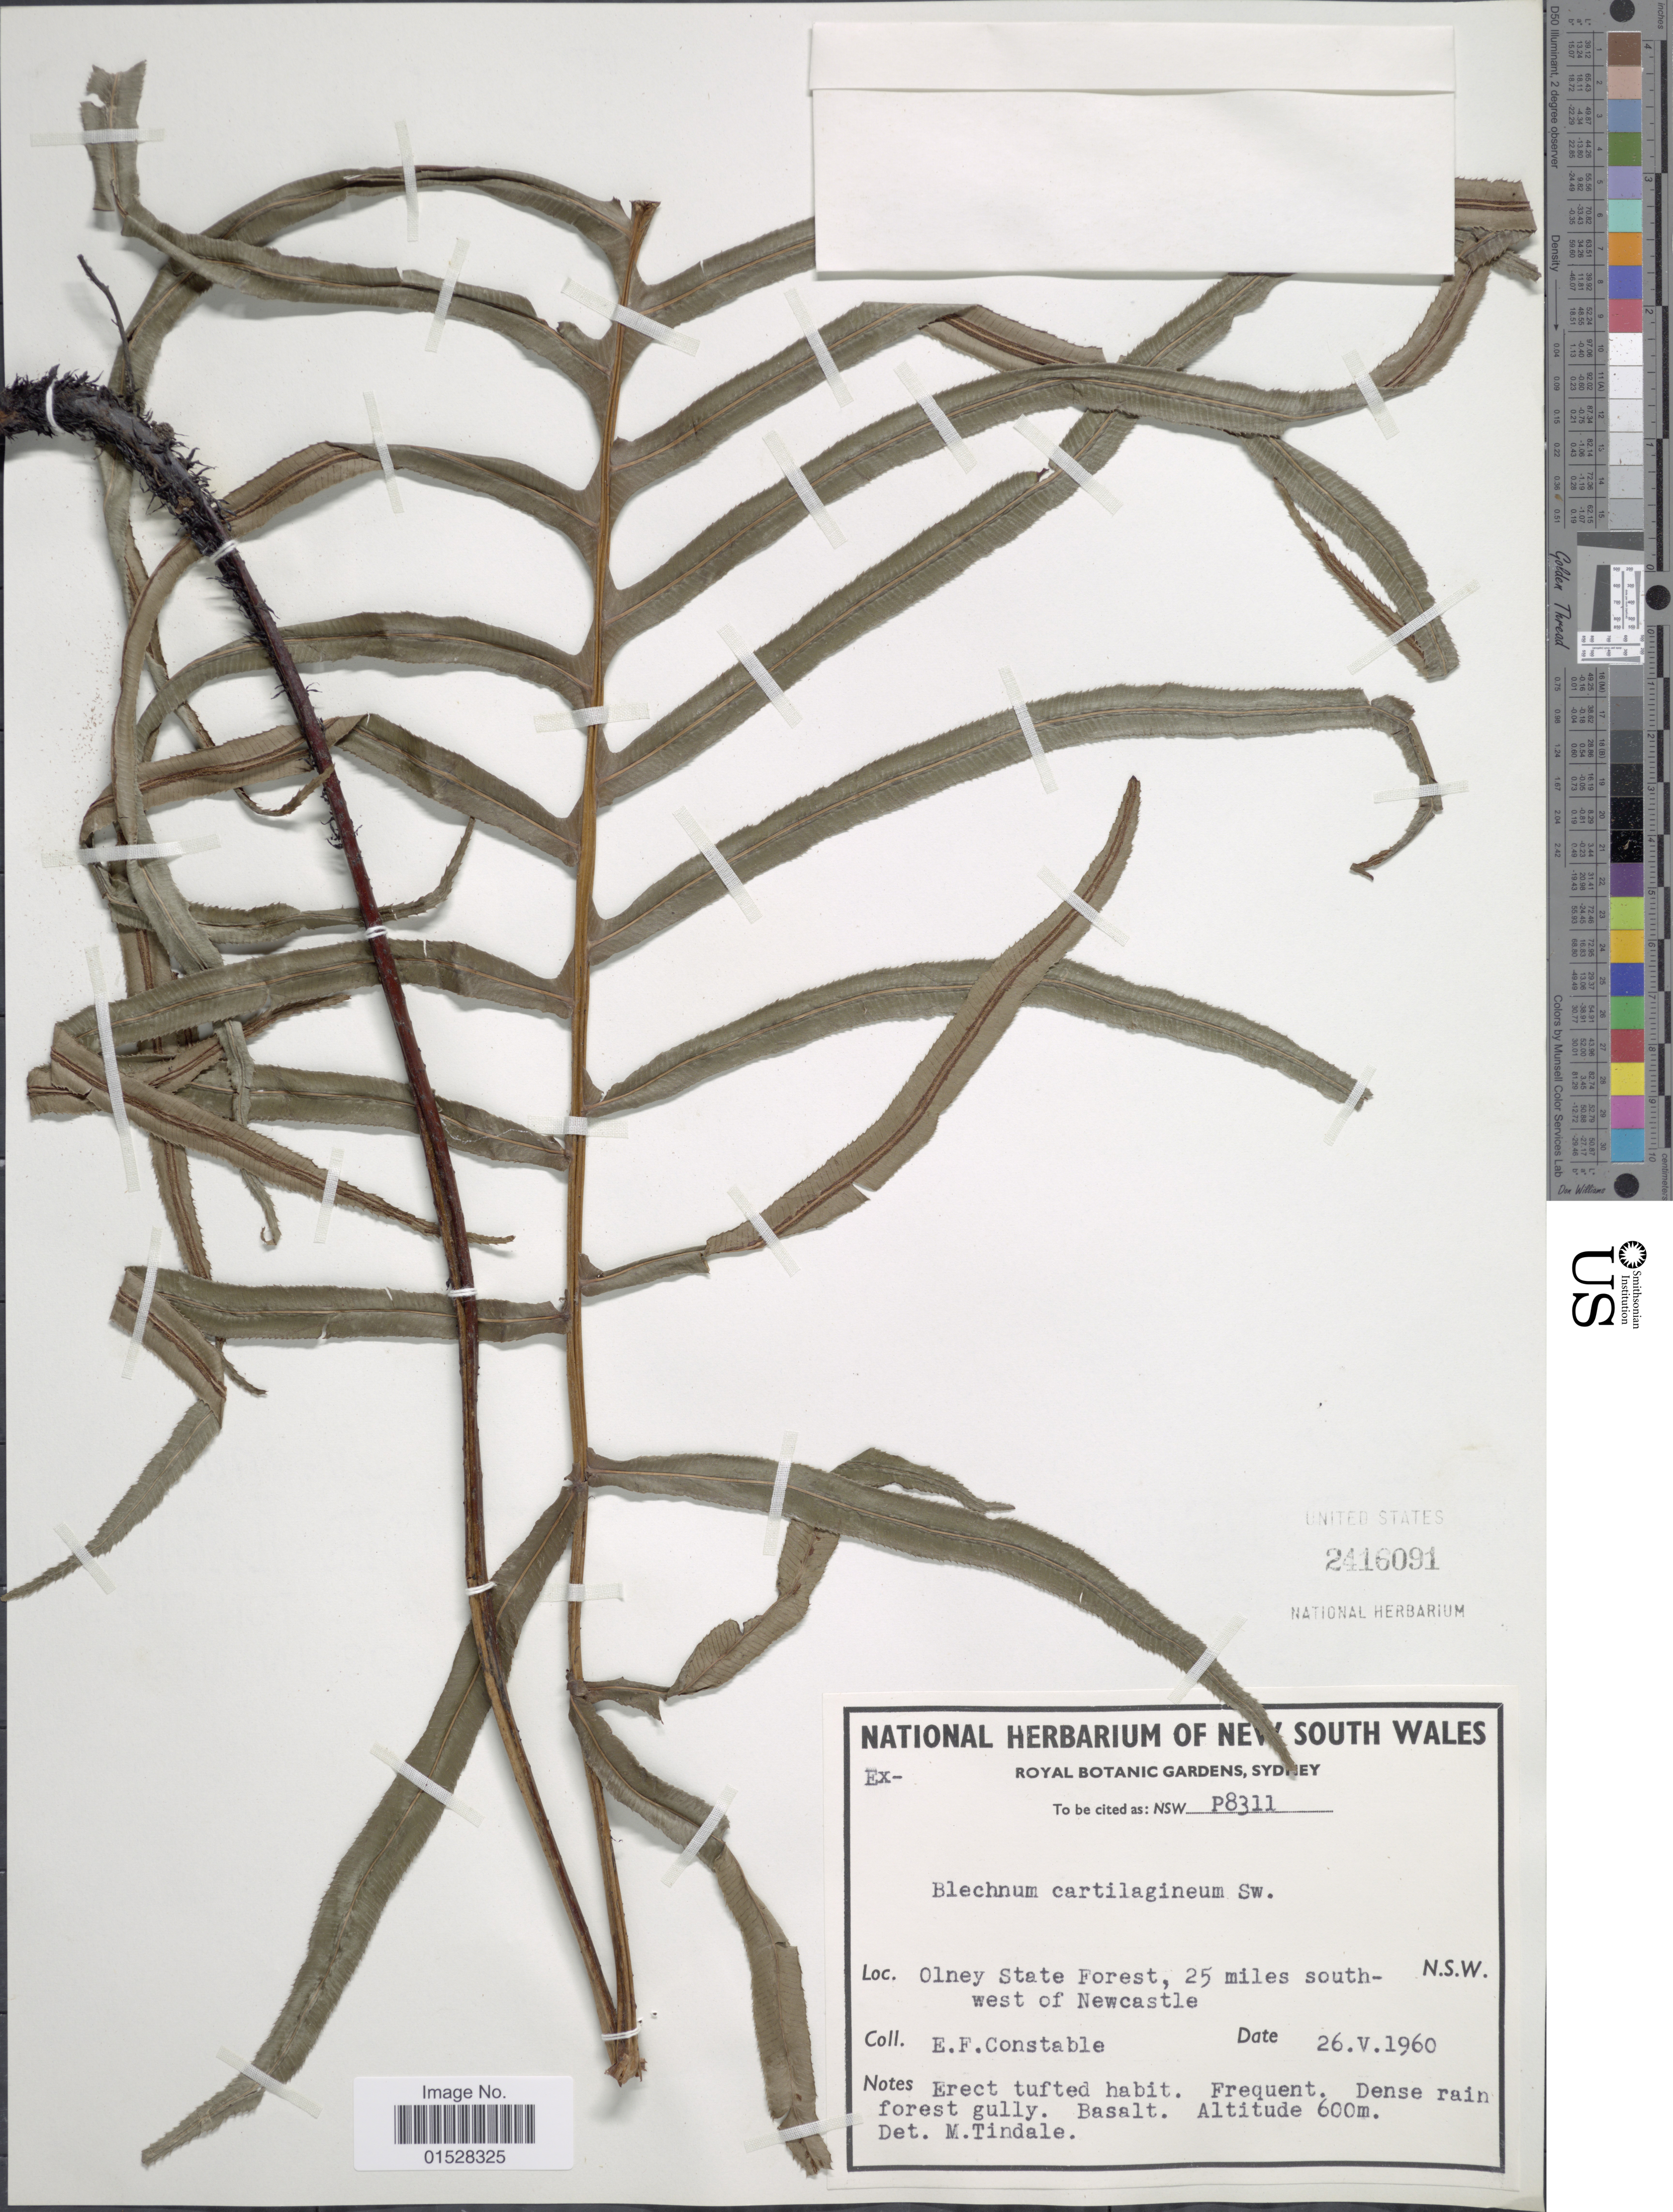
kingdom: Plantae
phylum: Tracheophyta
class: Polypodiopsida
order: Polypodiales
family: Blechnaceae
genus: Blechnum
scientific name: Blechnum cartilagineum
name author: Sw.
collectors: E. F. Constable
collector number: P8311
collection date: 1960-05-26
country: Australia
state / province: New South Wales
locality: Olney State Forest, 25 miles south-west of Newcastle.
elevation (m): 600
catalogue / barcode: US 2416091